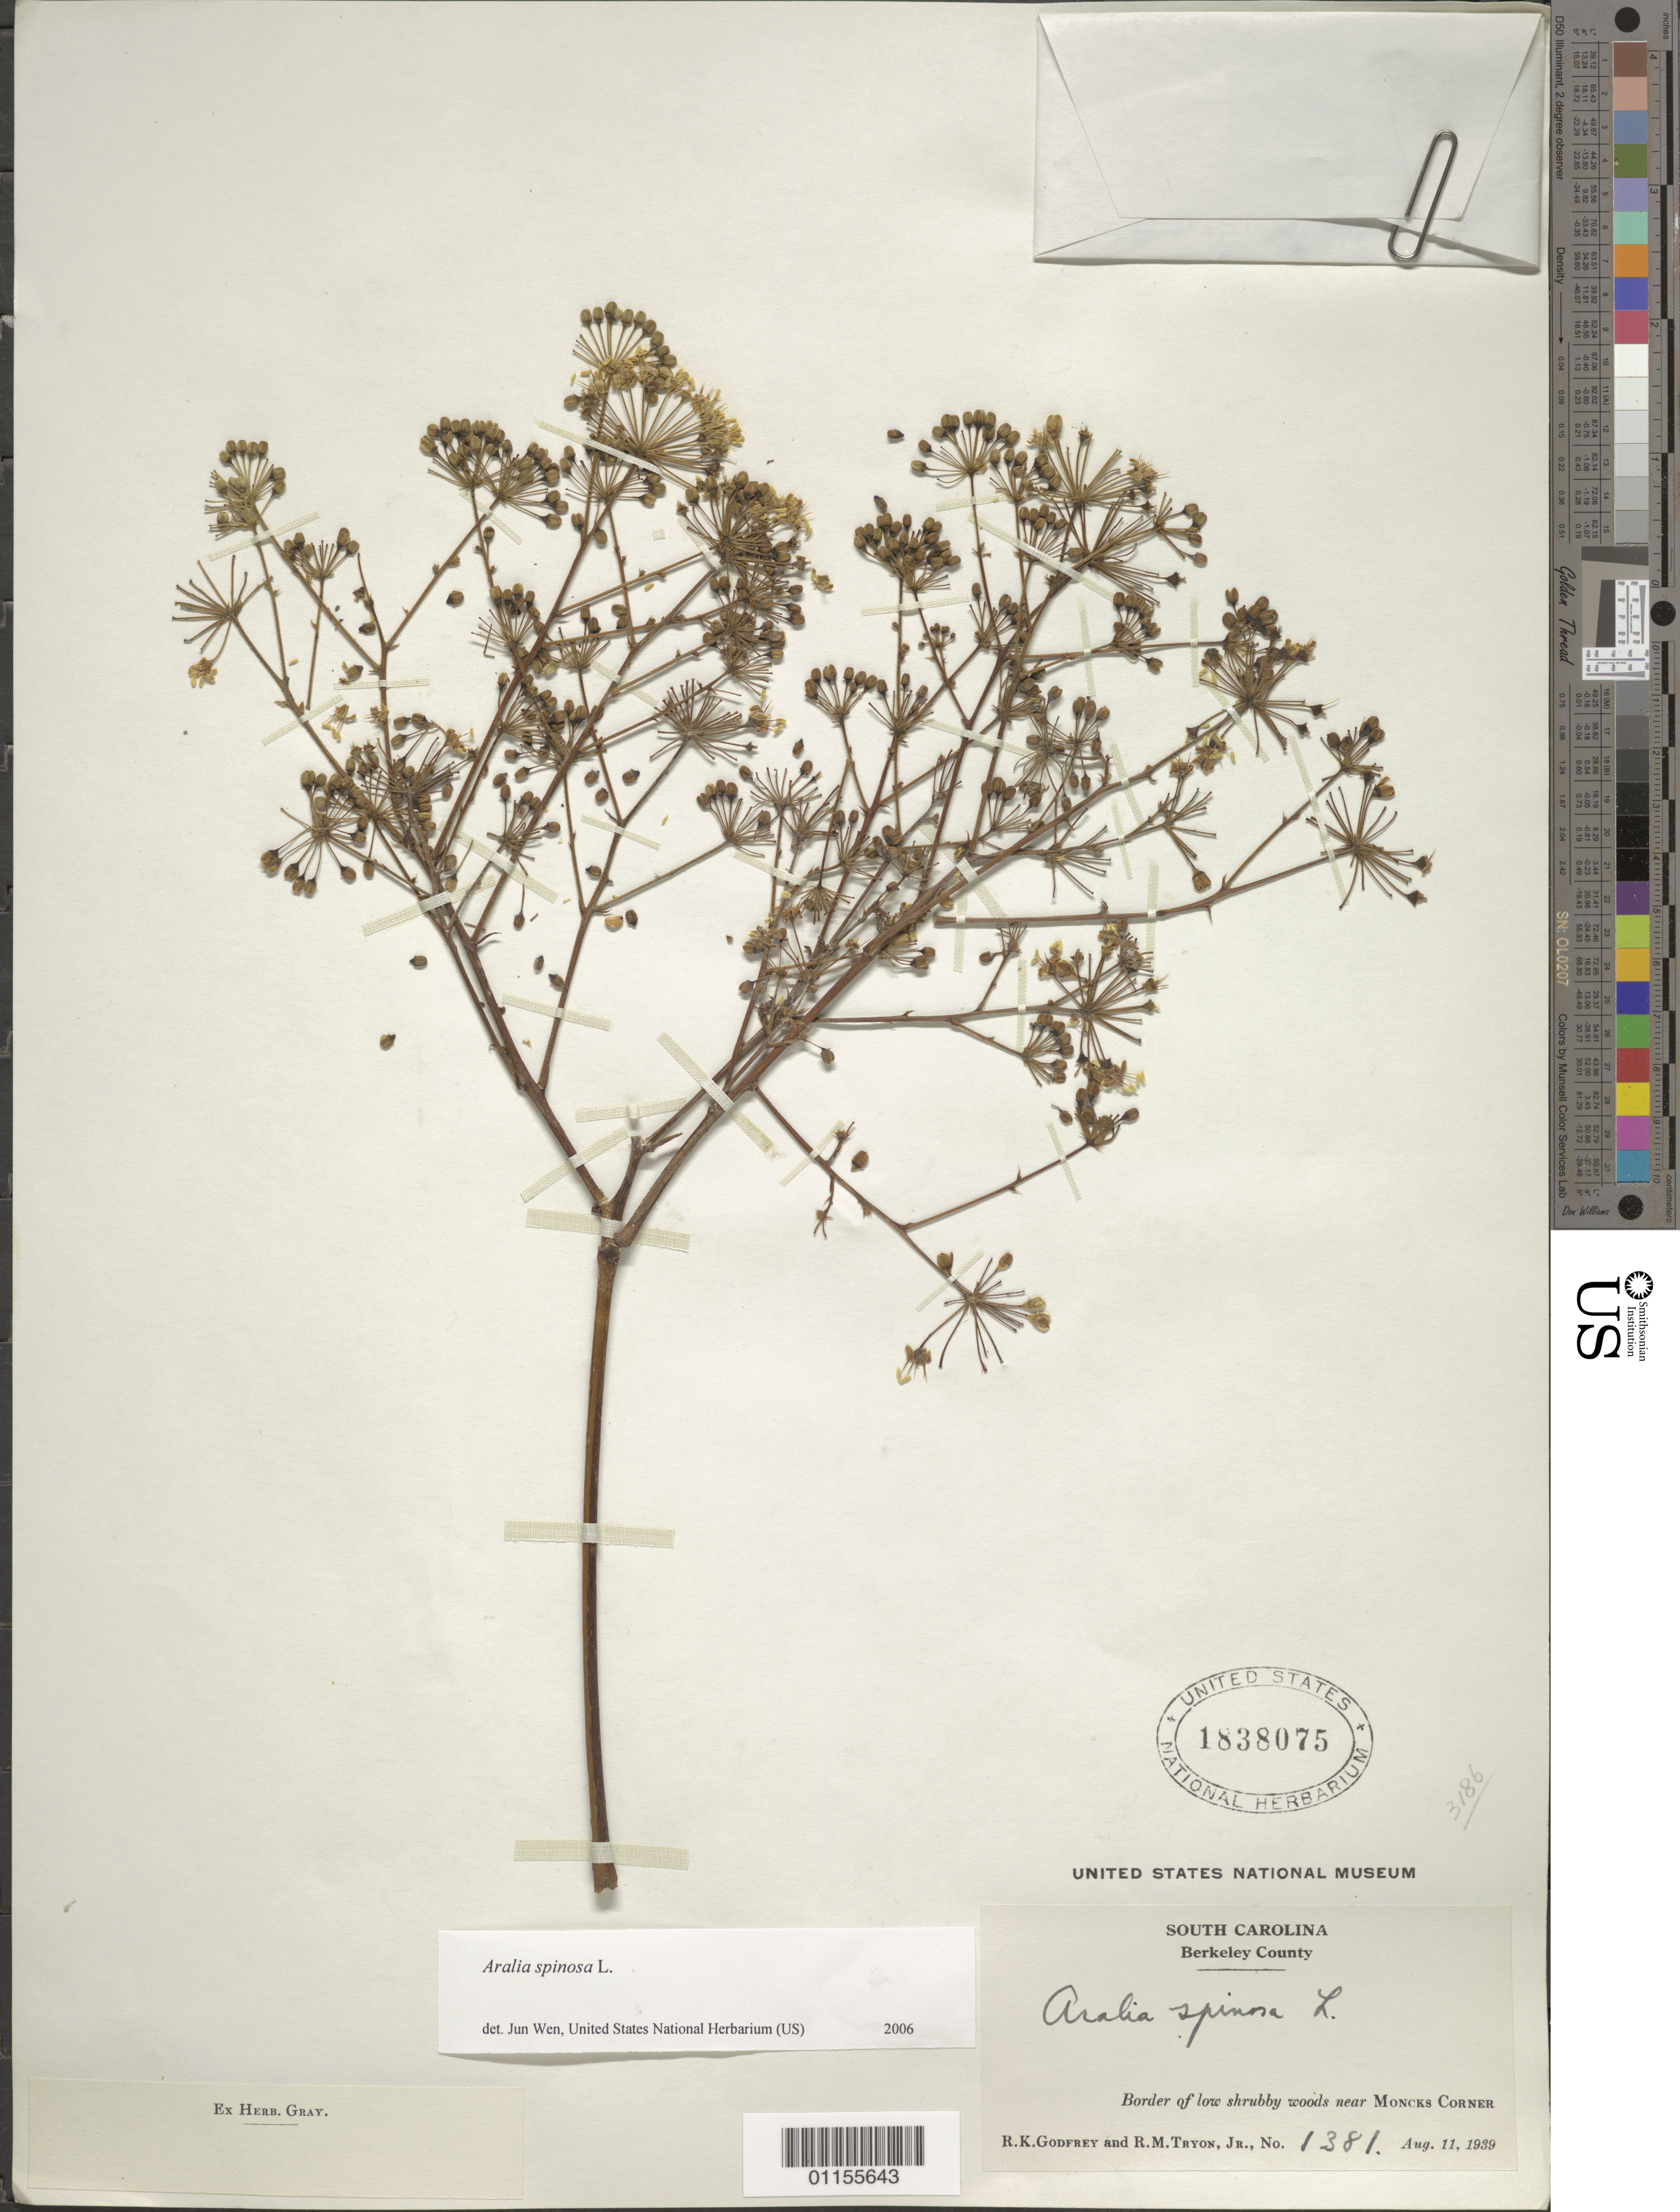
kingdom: Plantae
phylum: Tracheophyta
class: Magnoliopsida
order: Apiales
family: Araliaceae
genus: Aralia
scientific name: Aralia spinosa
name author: L.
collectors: R. K. Godfrey & R. M. Tryon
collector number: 1381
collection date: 1939-08-11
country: United States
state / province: South Carolina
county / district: Berkeley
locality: Near Moncks Corner.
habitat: Border of low shrubby woods.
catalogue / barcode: US 1838075